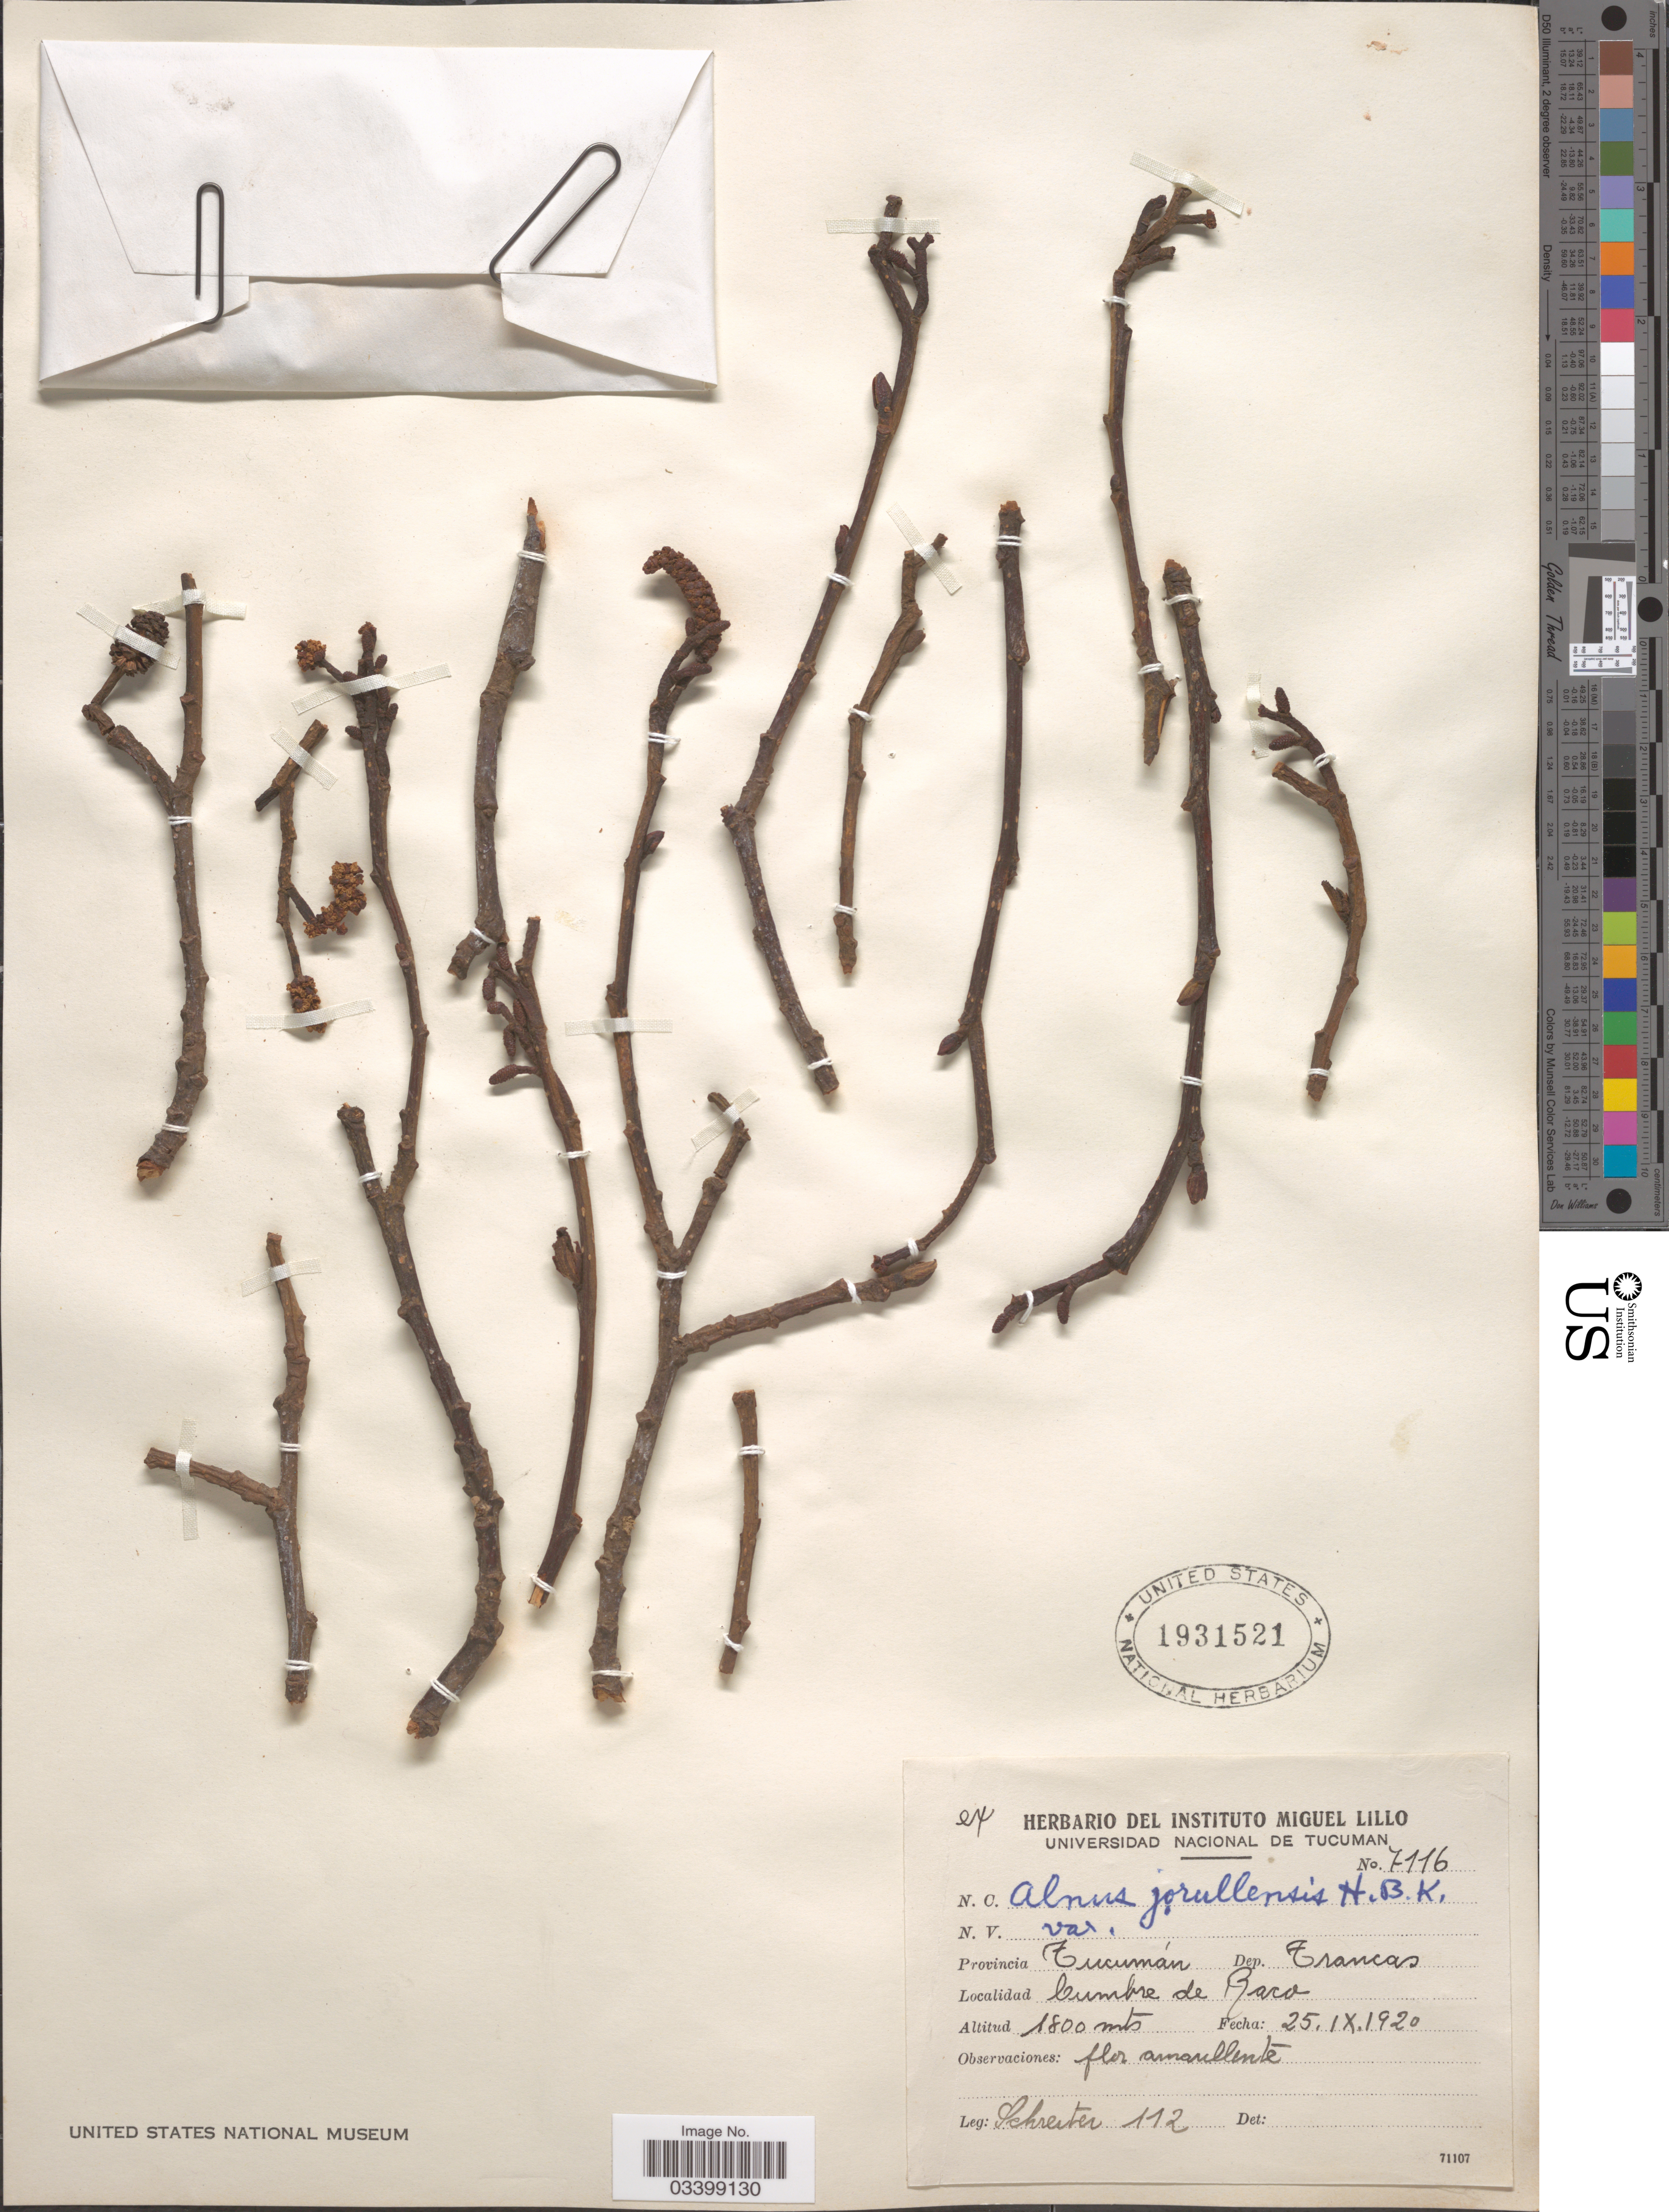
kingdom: Plantae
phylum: Tracheophyta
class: Magnoliopsida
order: Fagales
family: Betulaceae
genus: Alnus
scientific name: Alnus acuminata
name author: Kunth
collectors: -. Schreiter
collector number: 112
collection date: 1920-09-25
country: Argentina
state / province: Tucuman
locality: Dep. Trancas. Cumbre de Raco.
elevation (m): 1800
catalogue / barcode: US 1931521